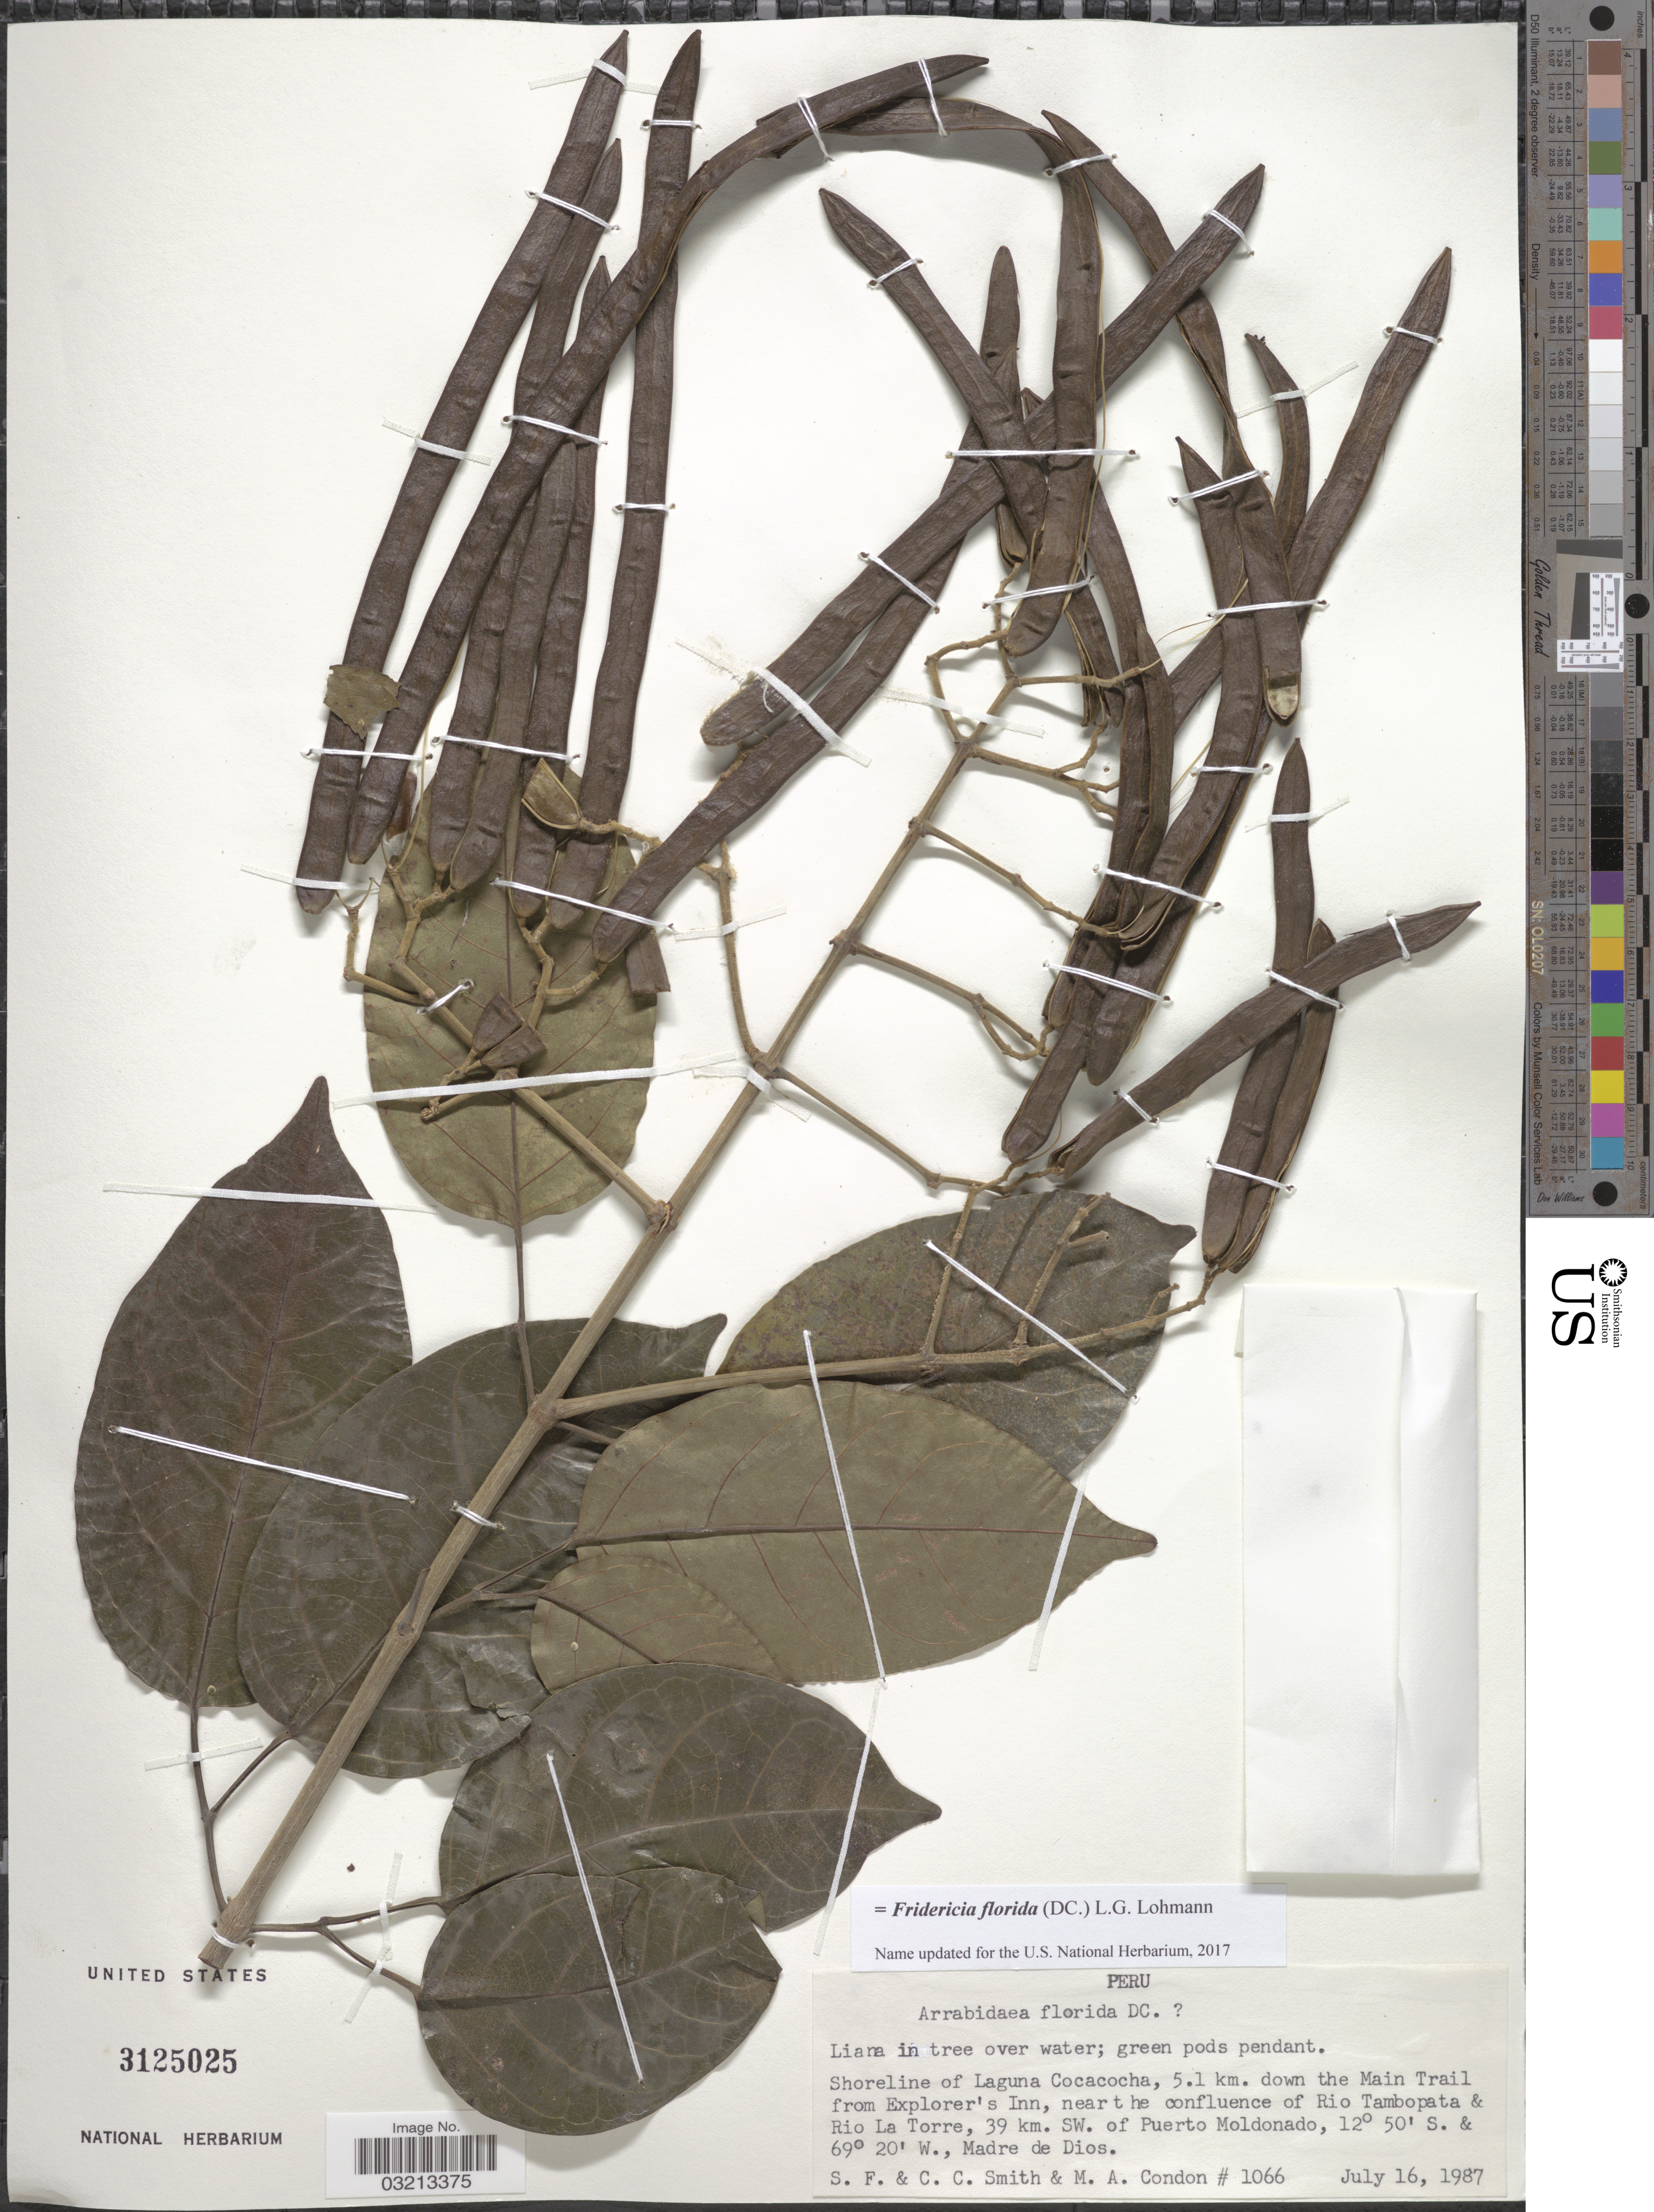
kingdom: Plantae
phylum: Tracheophyta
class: Magnoliopsida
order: Lamiales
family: Bignoniaceae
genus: Fridericia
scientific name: Fridericia florida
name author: (DC.) L.G. Lohmann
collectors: S.F. Smith, C. C. Smith & M. Condon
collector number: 1066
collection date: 1987-07-16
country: Peru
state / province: Madre de Dios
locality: Shoreline of Laguna Cocacocha, 5.1 km. down the Main Trail from Explorer's Inn, near the confluence of Rio Tambopata & Rio La Torre, 39 km. SW. of Puerto Moldonado.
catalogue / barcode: US 3125025